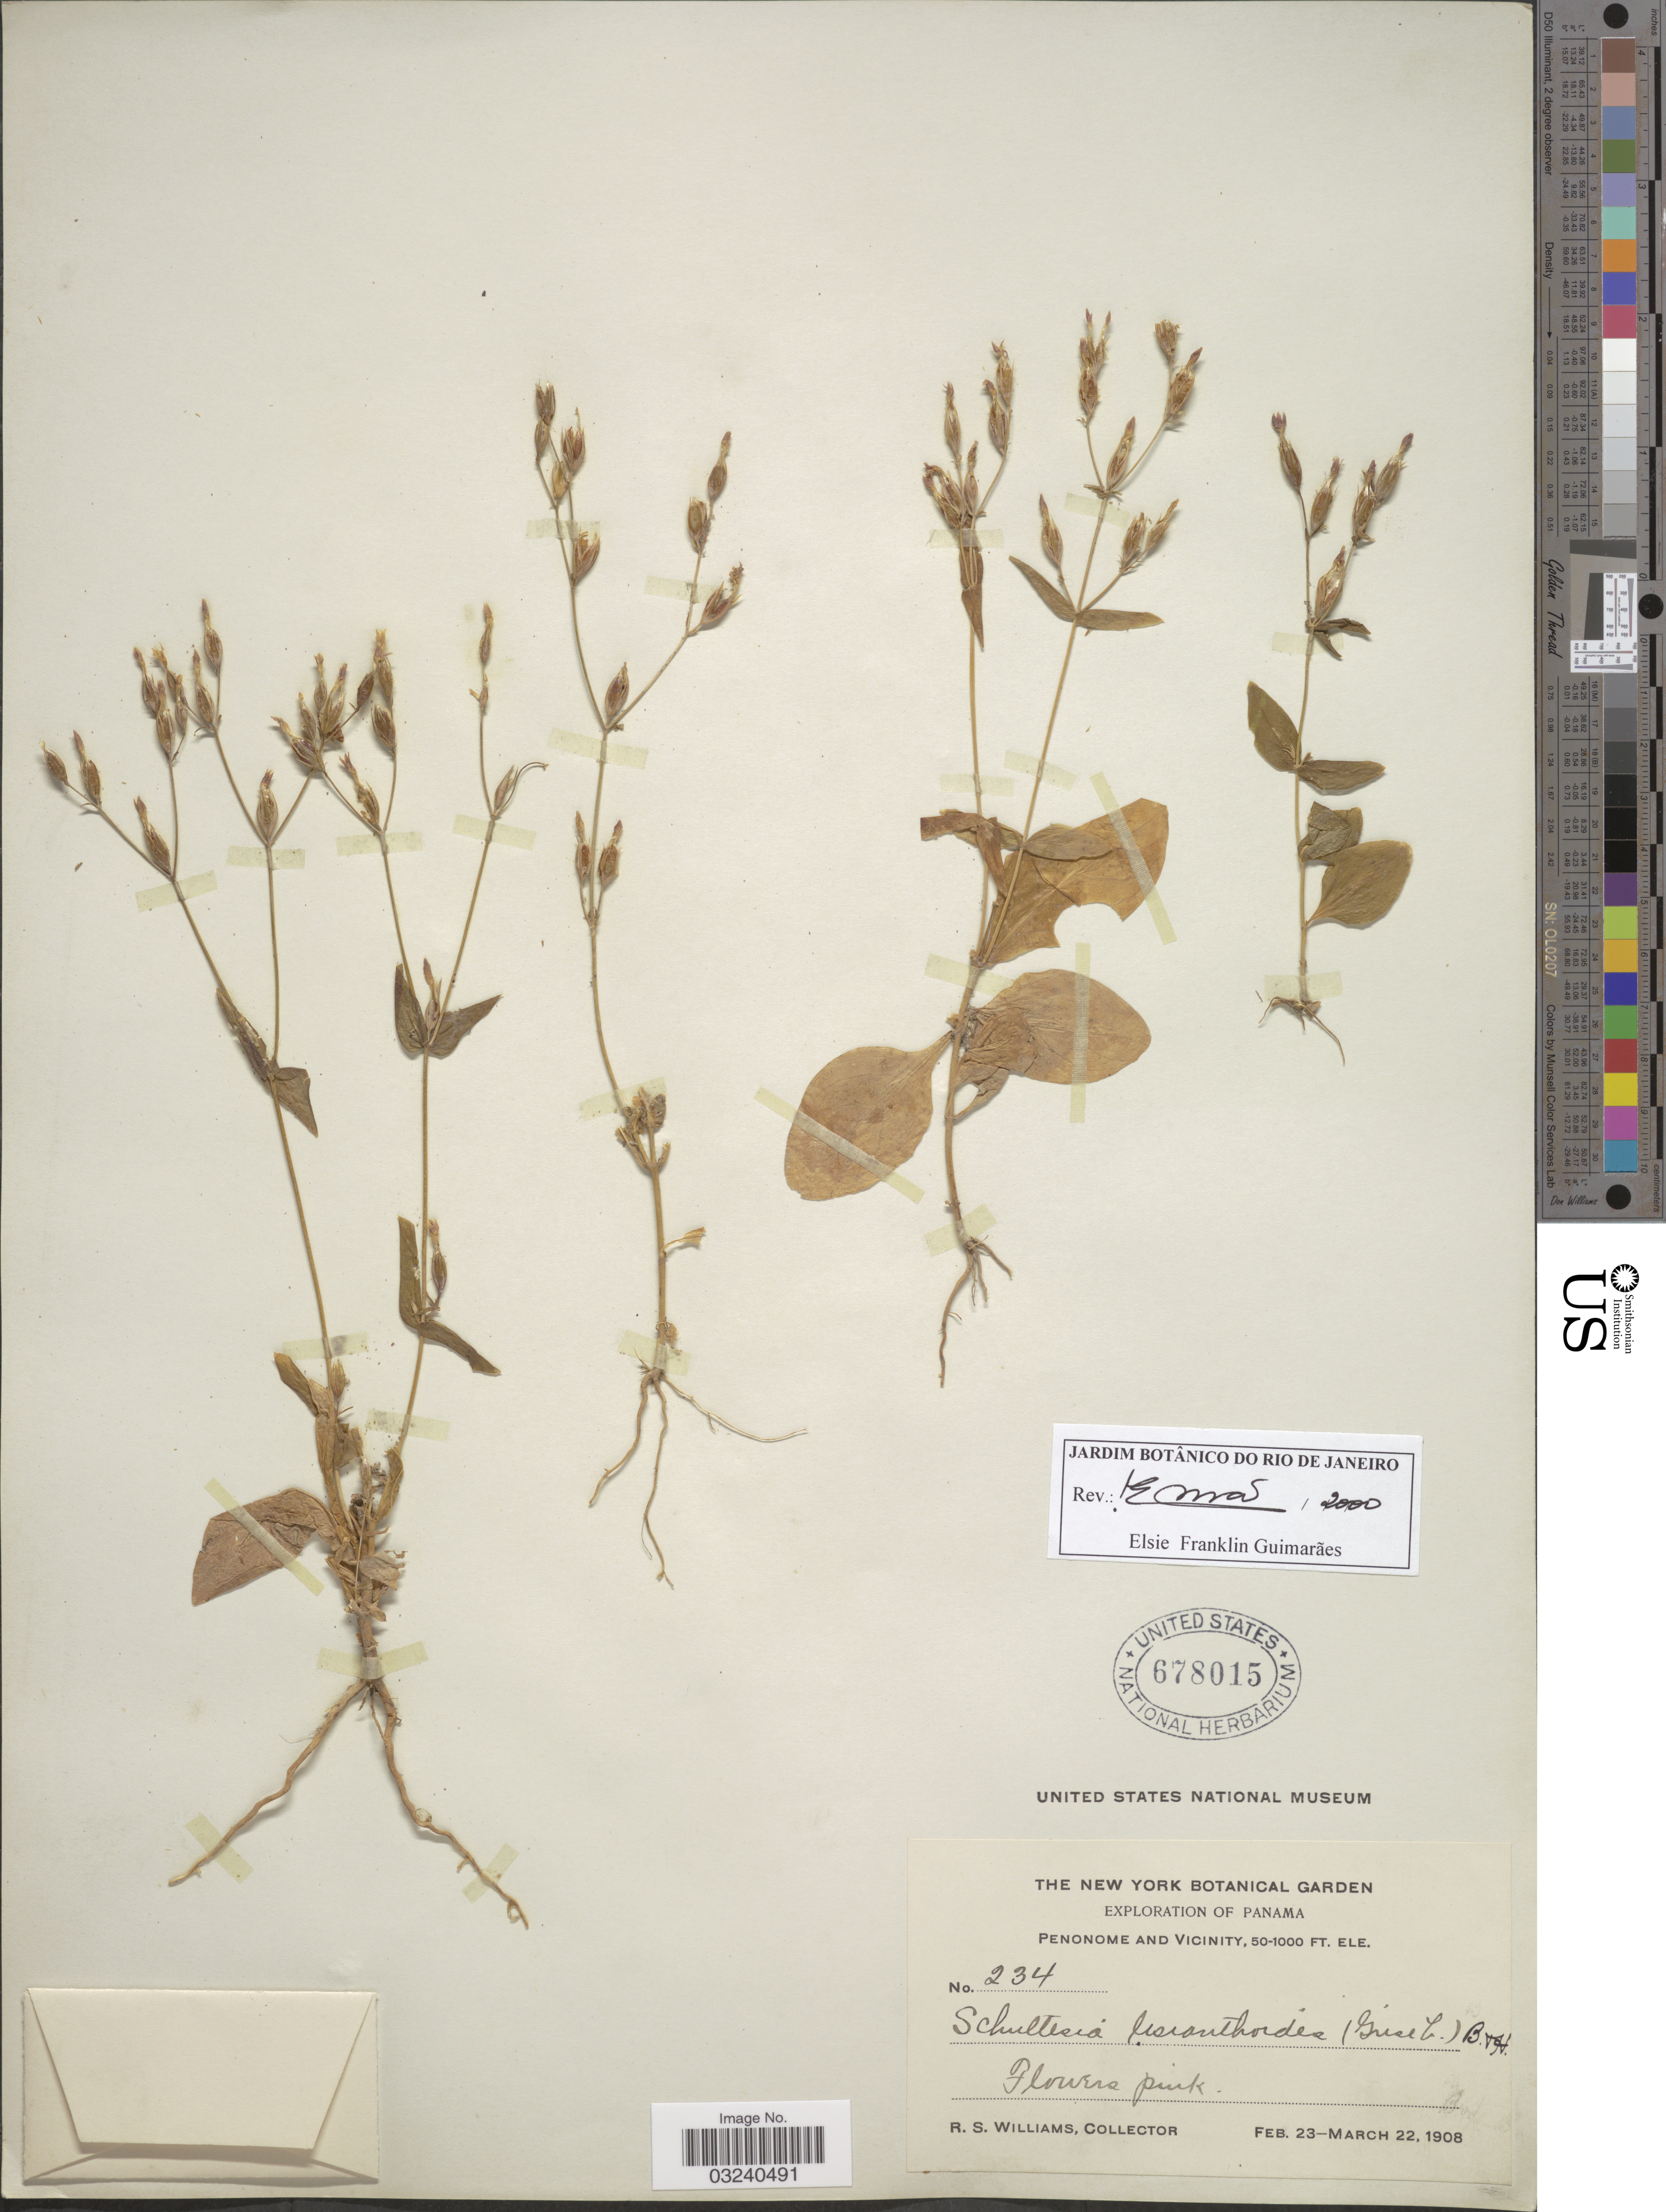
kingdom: Plantae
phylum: Tracheophyta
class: Magnoliopsida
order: Gentianales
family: Gentianaceae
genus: Schultesia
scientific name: Schultesia lisianthoides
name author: (Griseb.) Benth. & Hook. f. ex Hemsl.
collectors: R. S. Williams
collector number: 234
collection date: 1908-02-23/1908-03-22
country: Panama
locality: Penonome and vicinity.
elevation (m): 15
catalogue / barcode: US 678015